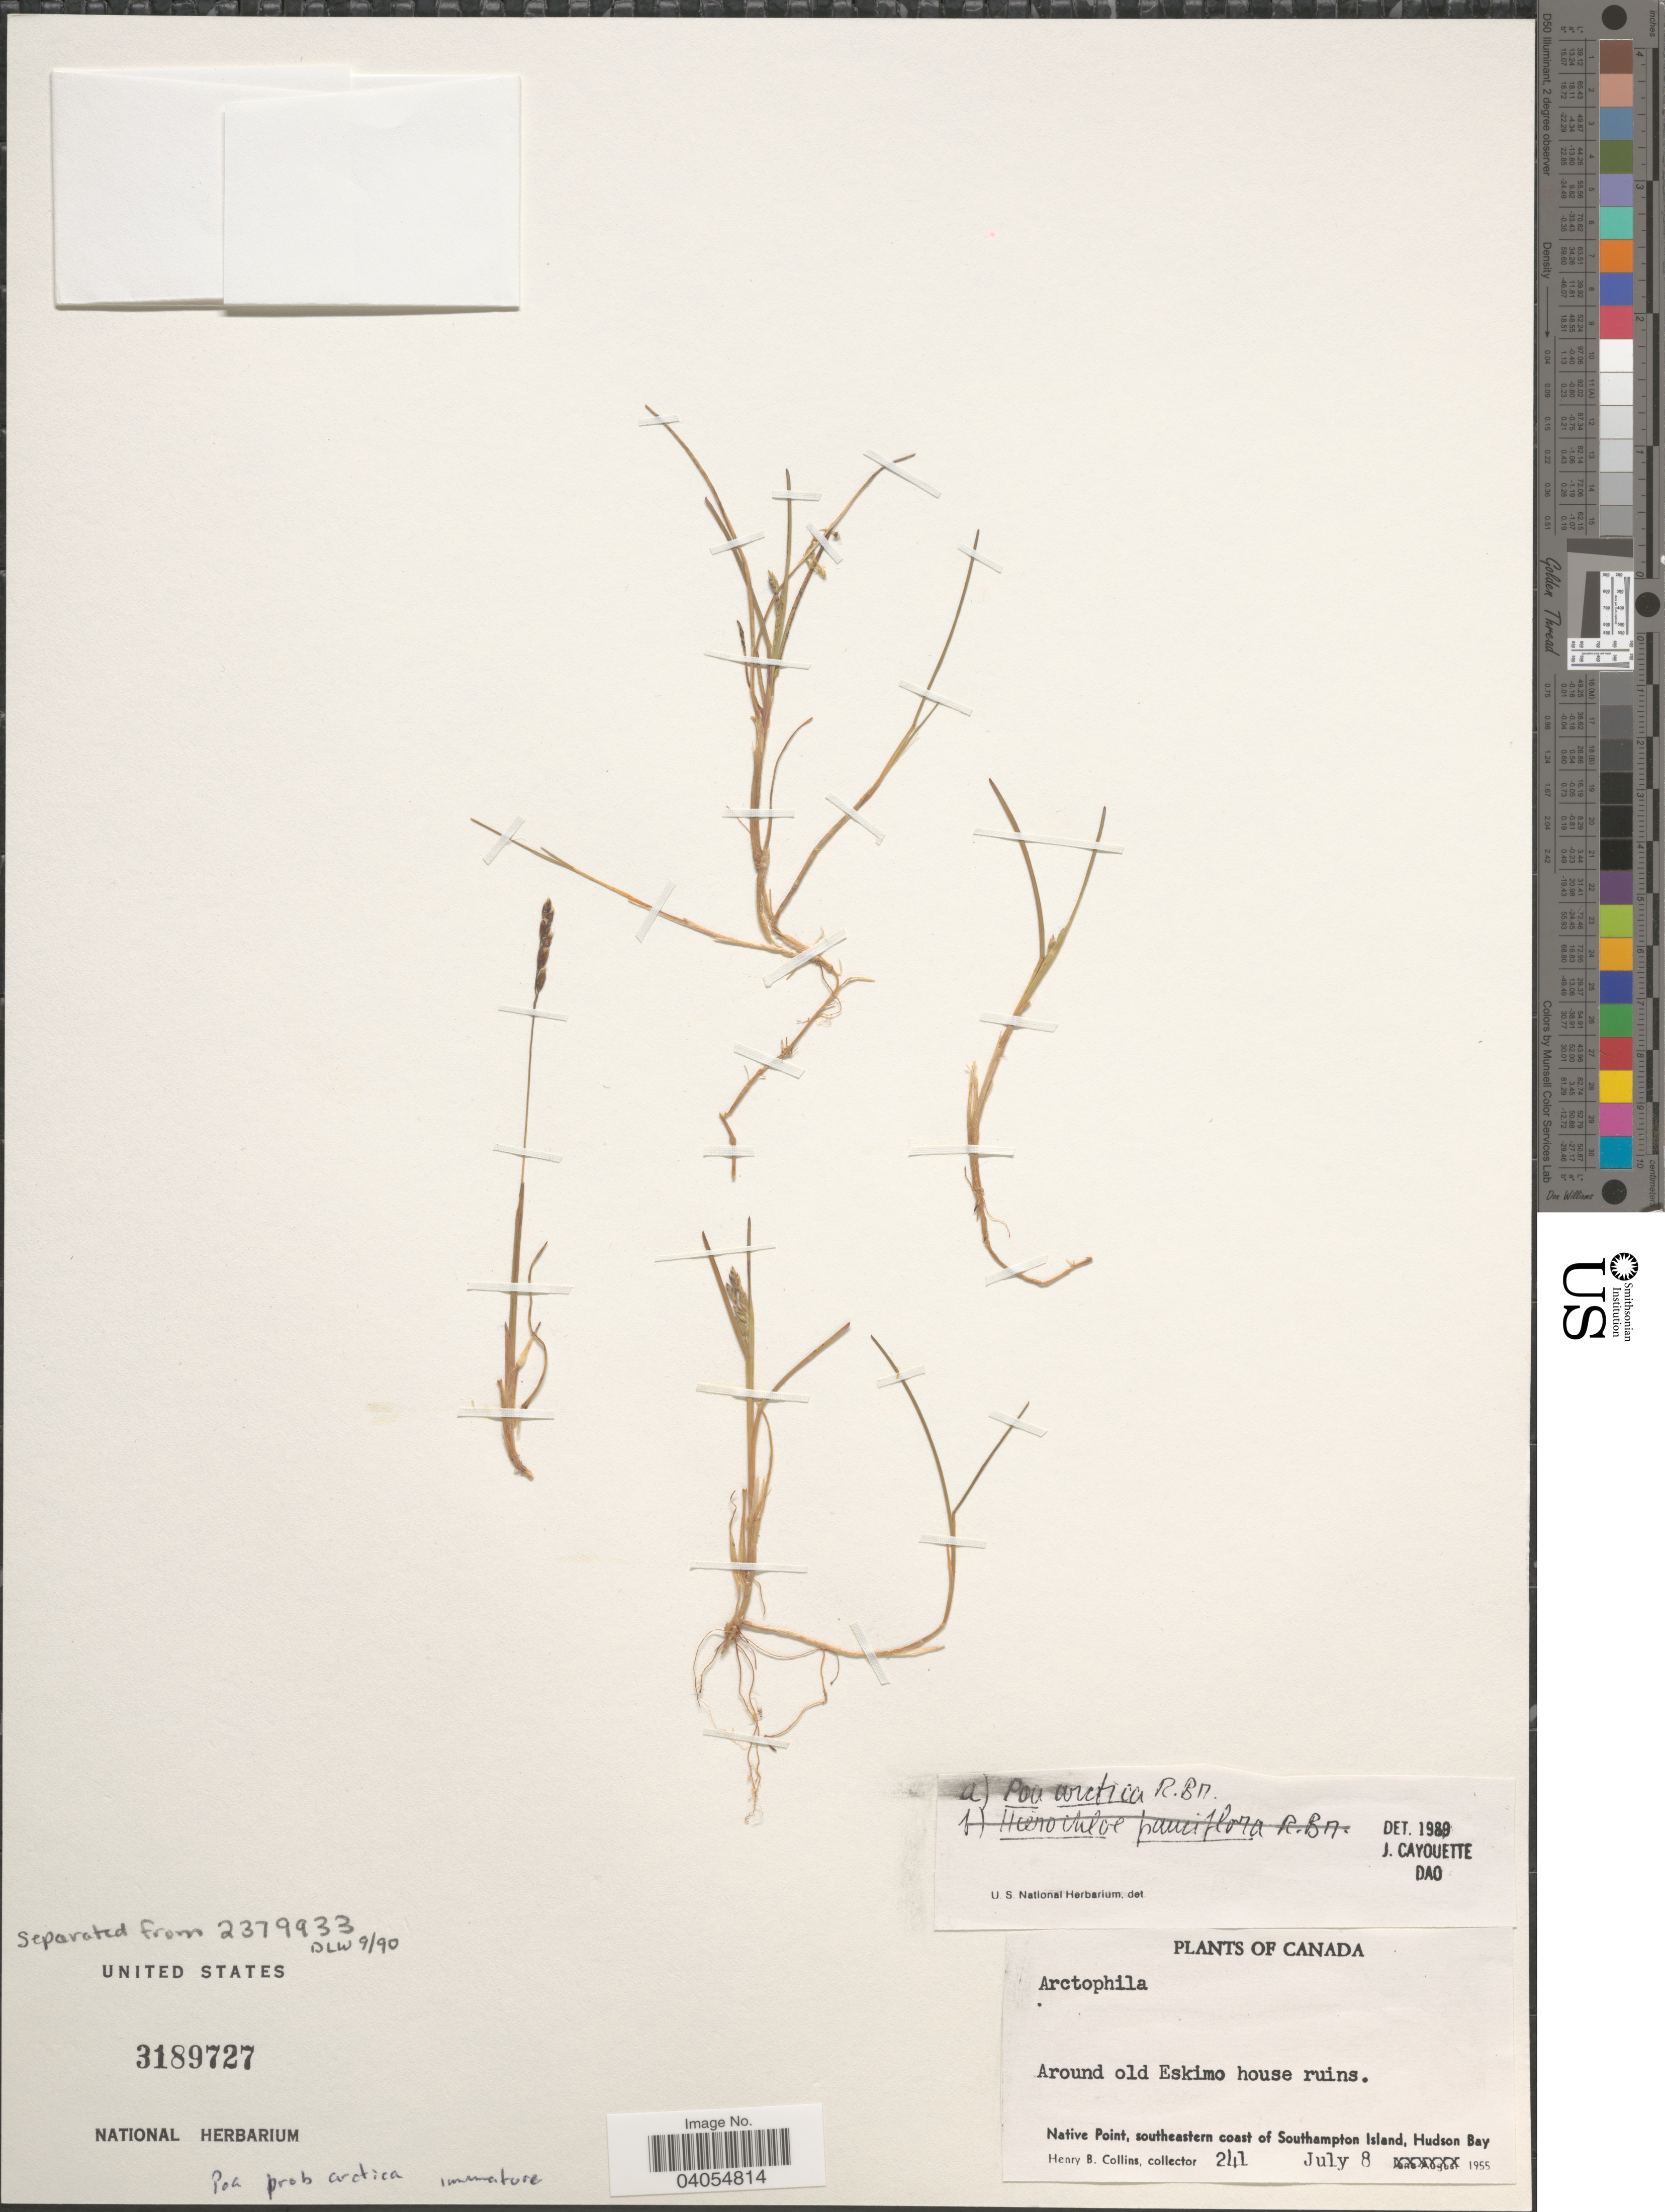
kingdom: Plantae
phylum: Tracheophyta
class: Liliopsida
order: Poales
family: Poaceae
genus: Poa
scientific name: Poa arctica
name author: R. Br.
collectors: H. Collins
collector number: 241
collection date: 1955-07-08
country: Canada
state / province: Nunavut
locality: Around old Eskimo house ruins. Native Point, southeastern coast of Southampton Island, Hudson Bay.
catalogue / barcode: US 3189727